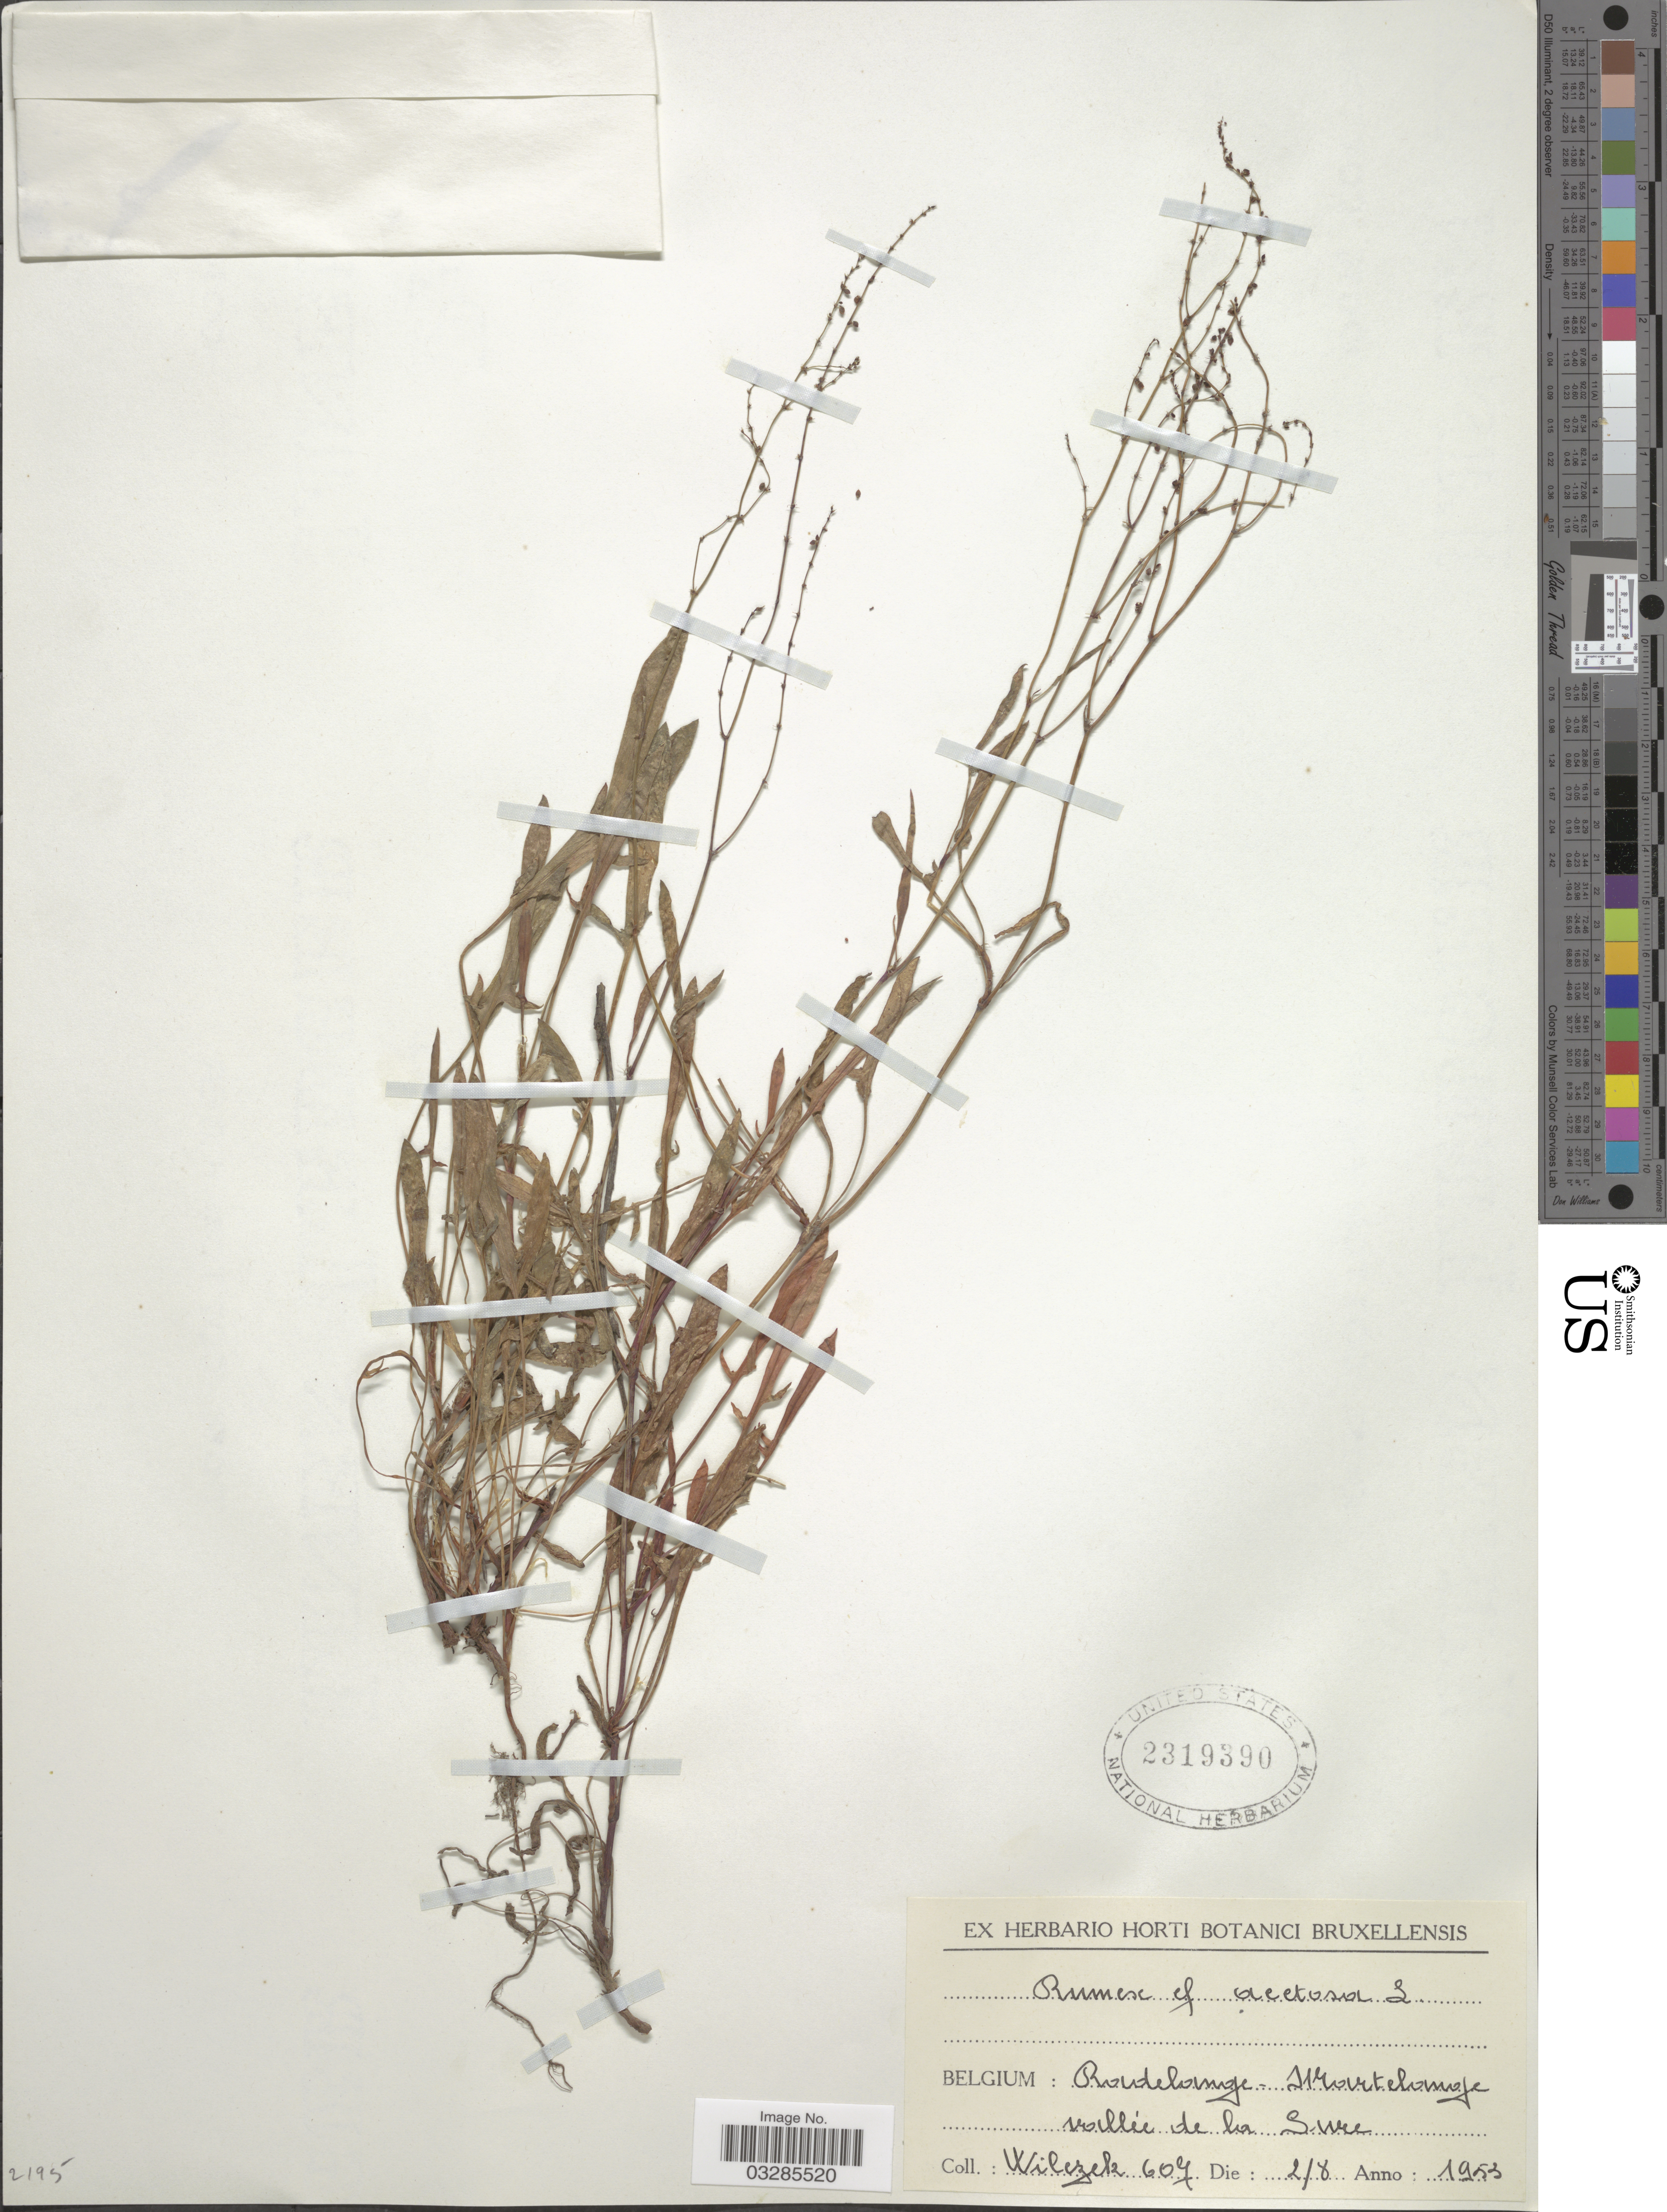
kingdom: Plantae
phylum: Tracheophyta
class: Magnoliopsida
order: Caryophyllales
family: Polygonaceae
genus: Rumex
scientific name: Rumex acetosa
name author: L.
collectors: Wilczek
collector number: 607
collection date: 1953-08-02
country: Belgium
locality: Radelange-Martelange vallée de la Sure.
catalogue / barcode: US 2319390